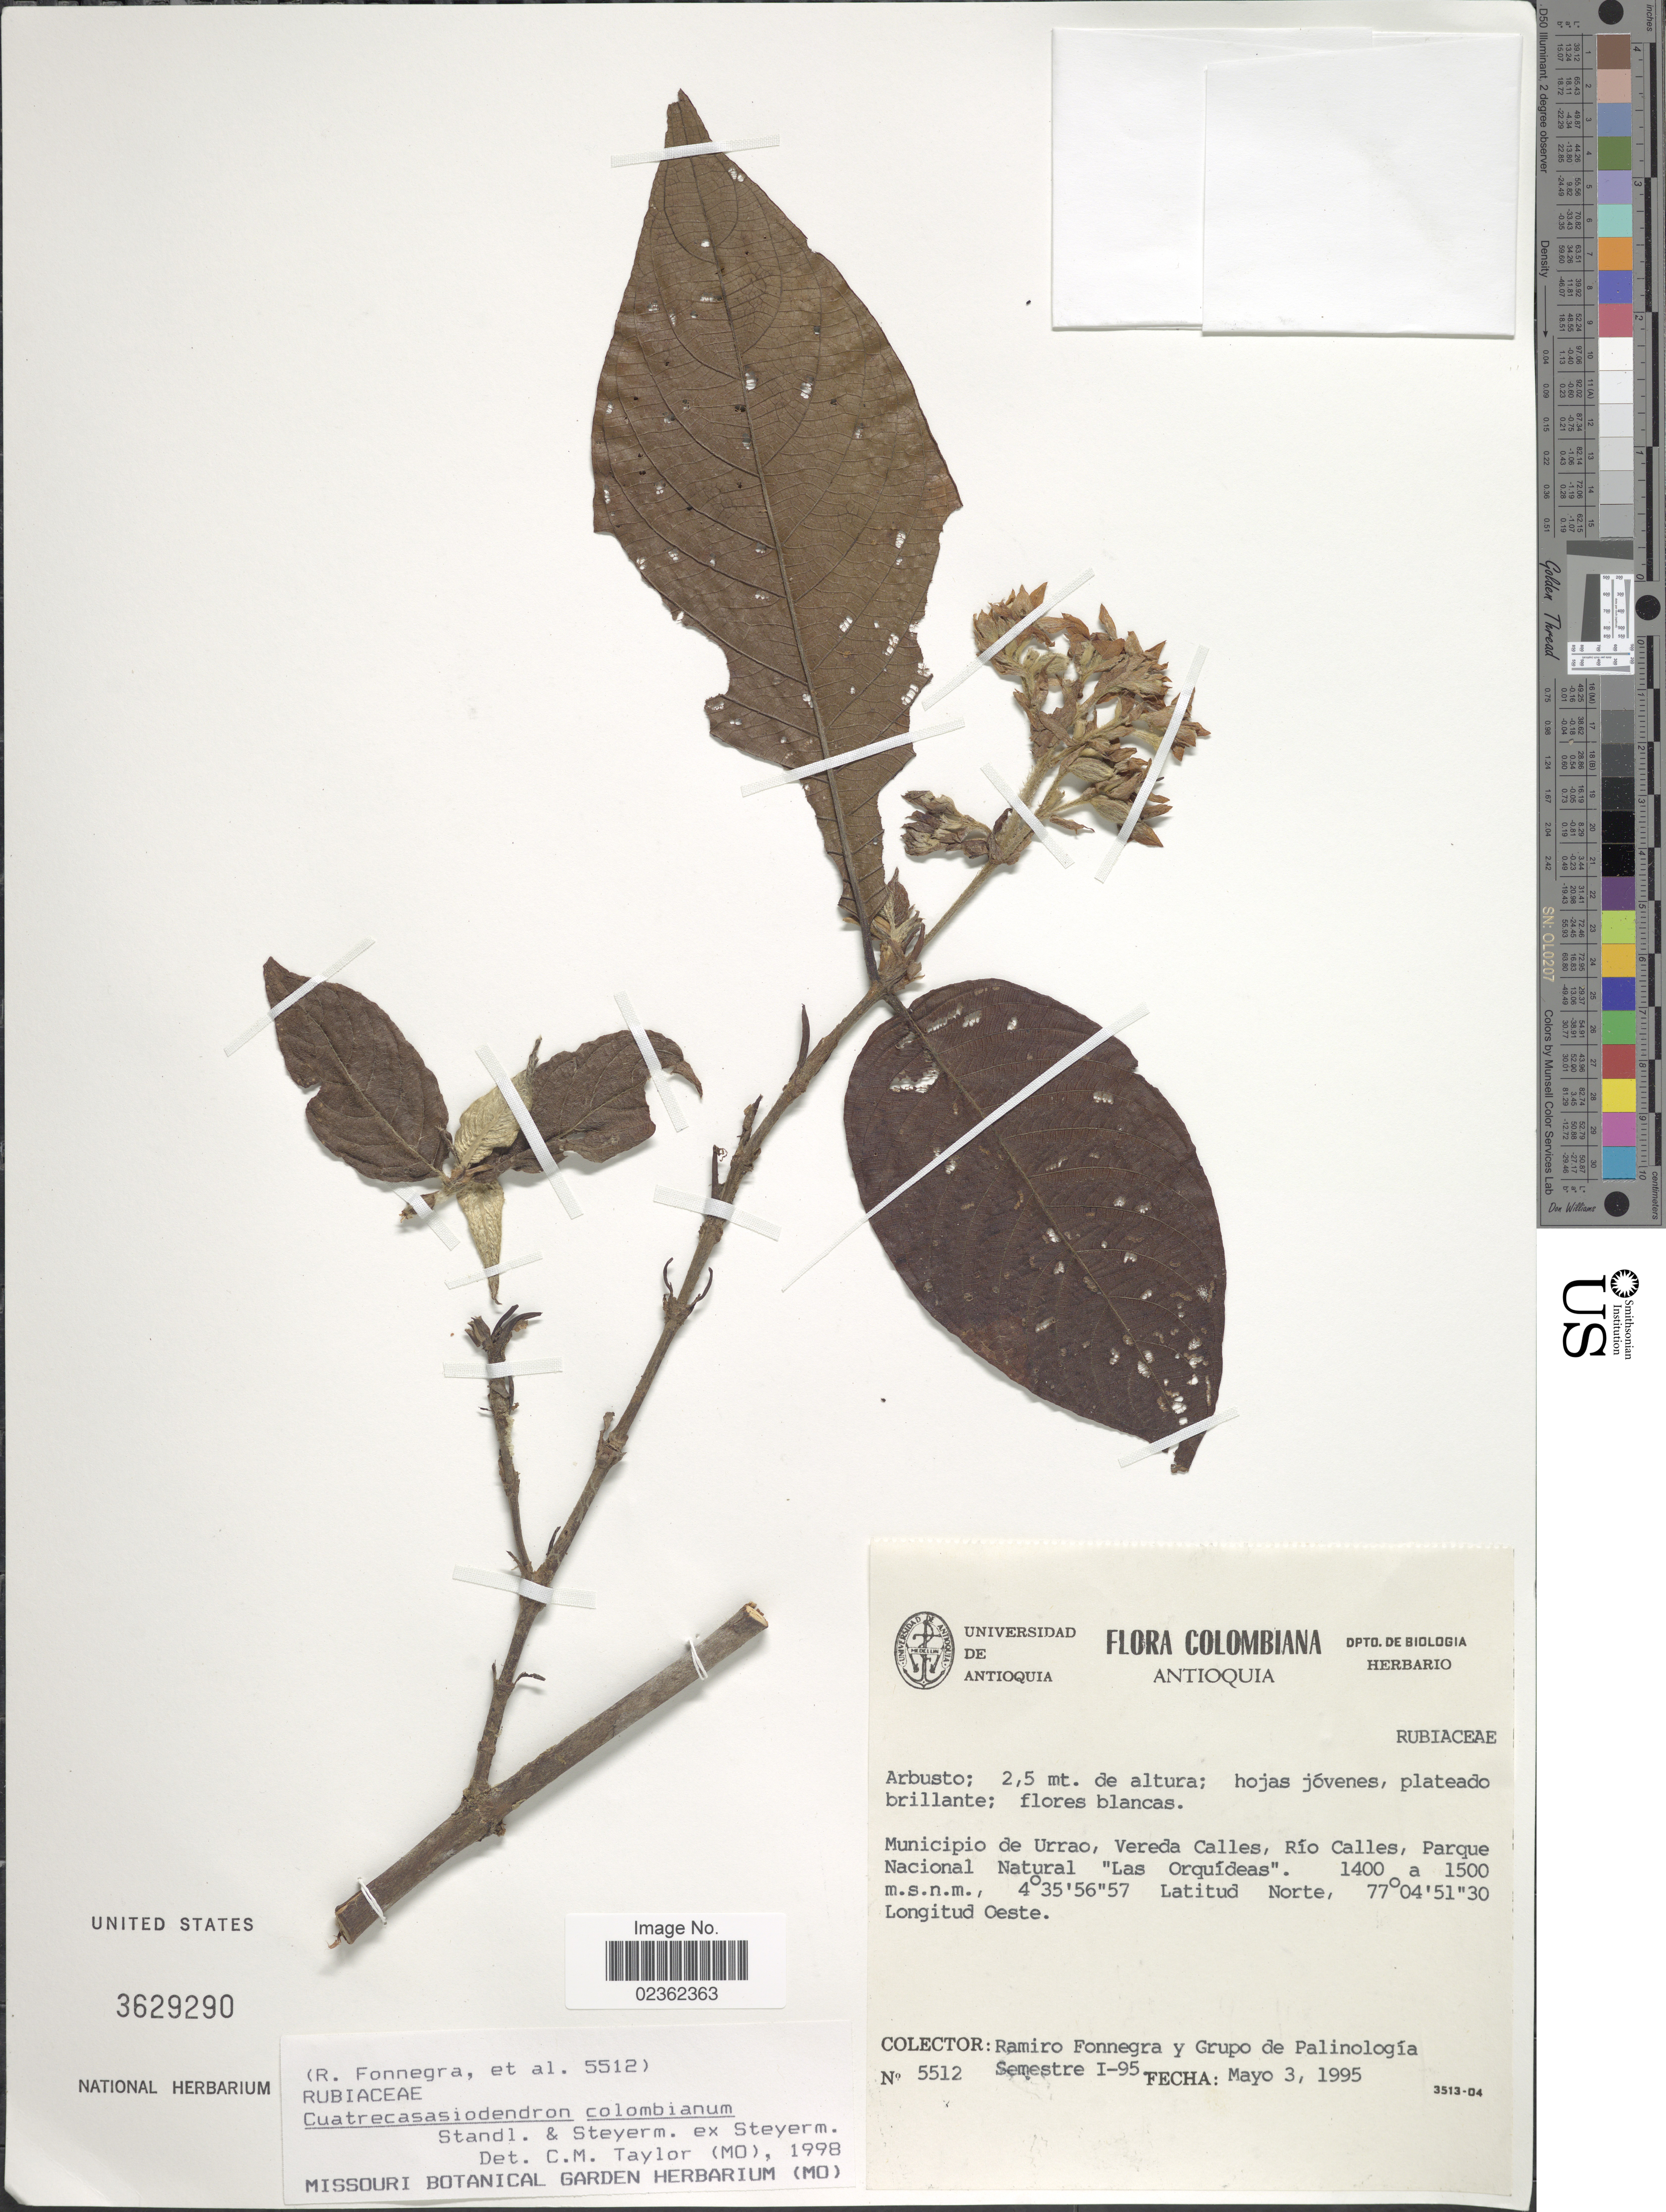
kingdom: Plantae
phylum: Tracheophyta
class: Magnoliopsida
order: Gentianales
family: Rubiaceae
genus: Cuatrecasasiodendron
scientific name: Cuatrecasasiodendron colombianum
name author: Standl. & Steyerm.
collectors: R. Fonnegra & Grupo de Palinología Semestre I-95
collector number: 5512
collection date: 1995-05-03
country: Colombia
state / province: Antioquia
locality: Municipio de Urrao, Vereda Calles, Rio Calles, Parque Nacional Natural "Las Orquideas".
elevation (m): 1400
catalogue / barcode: US 3629290